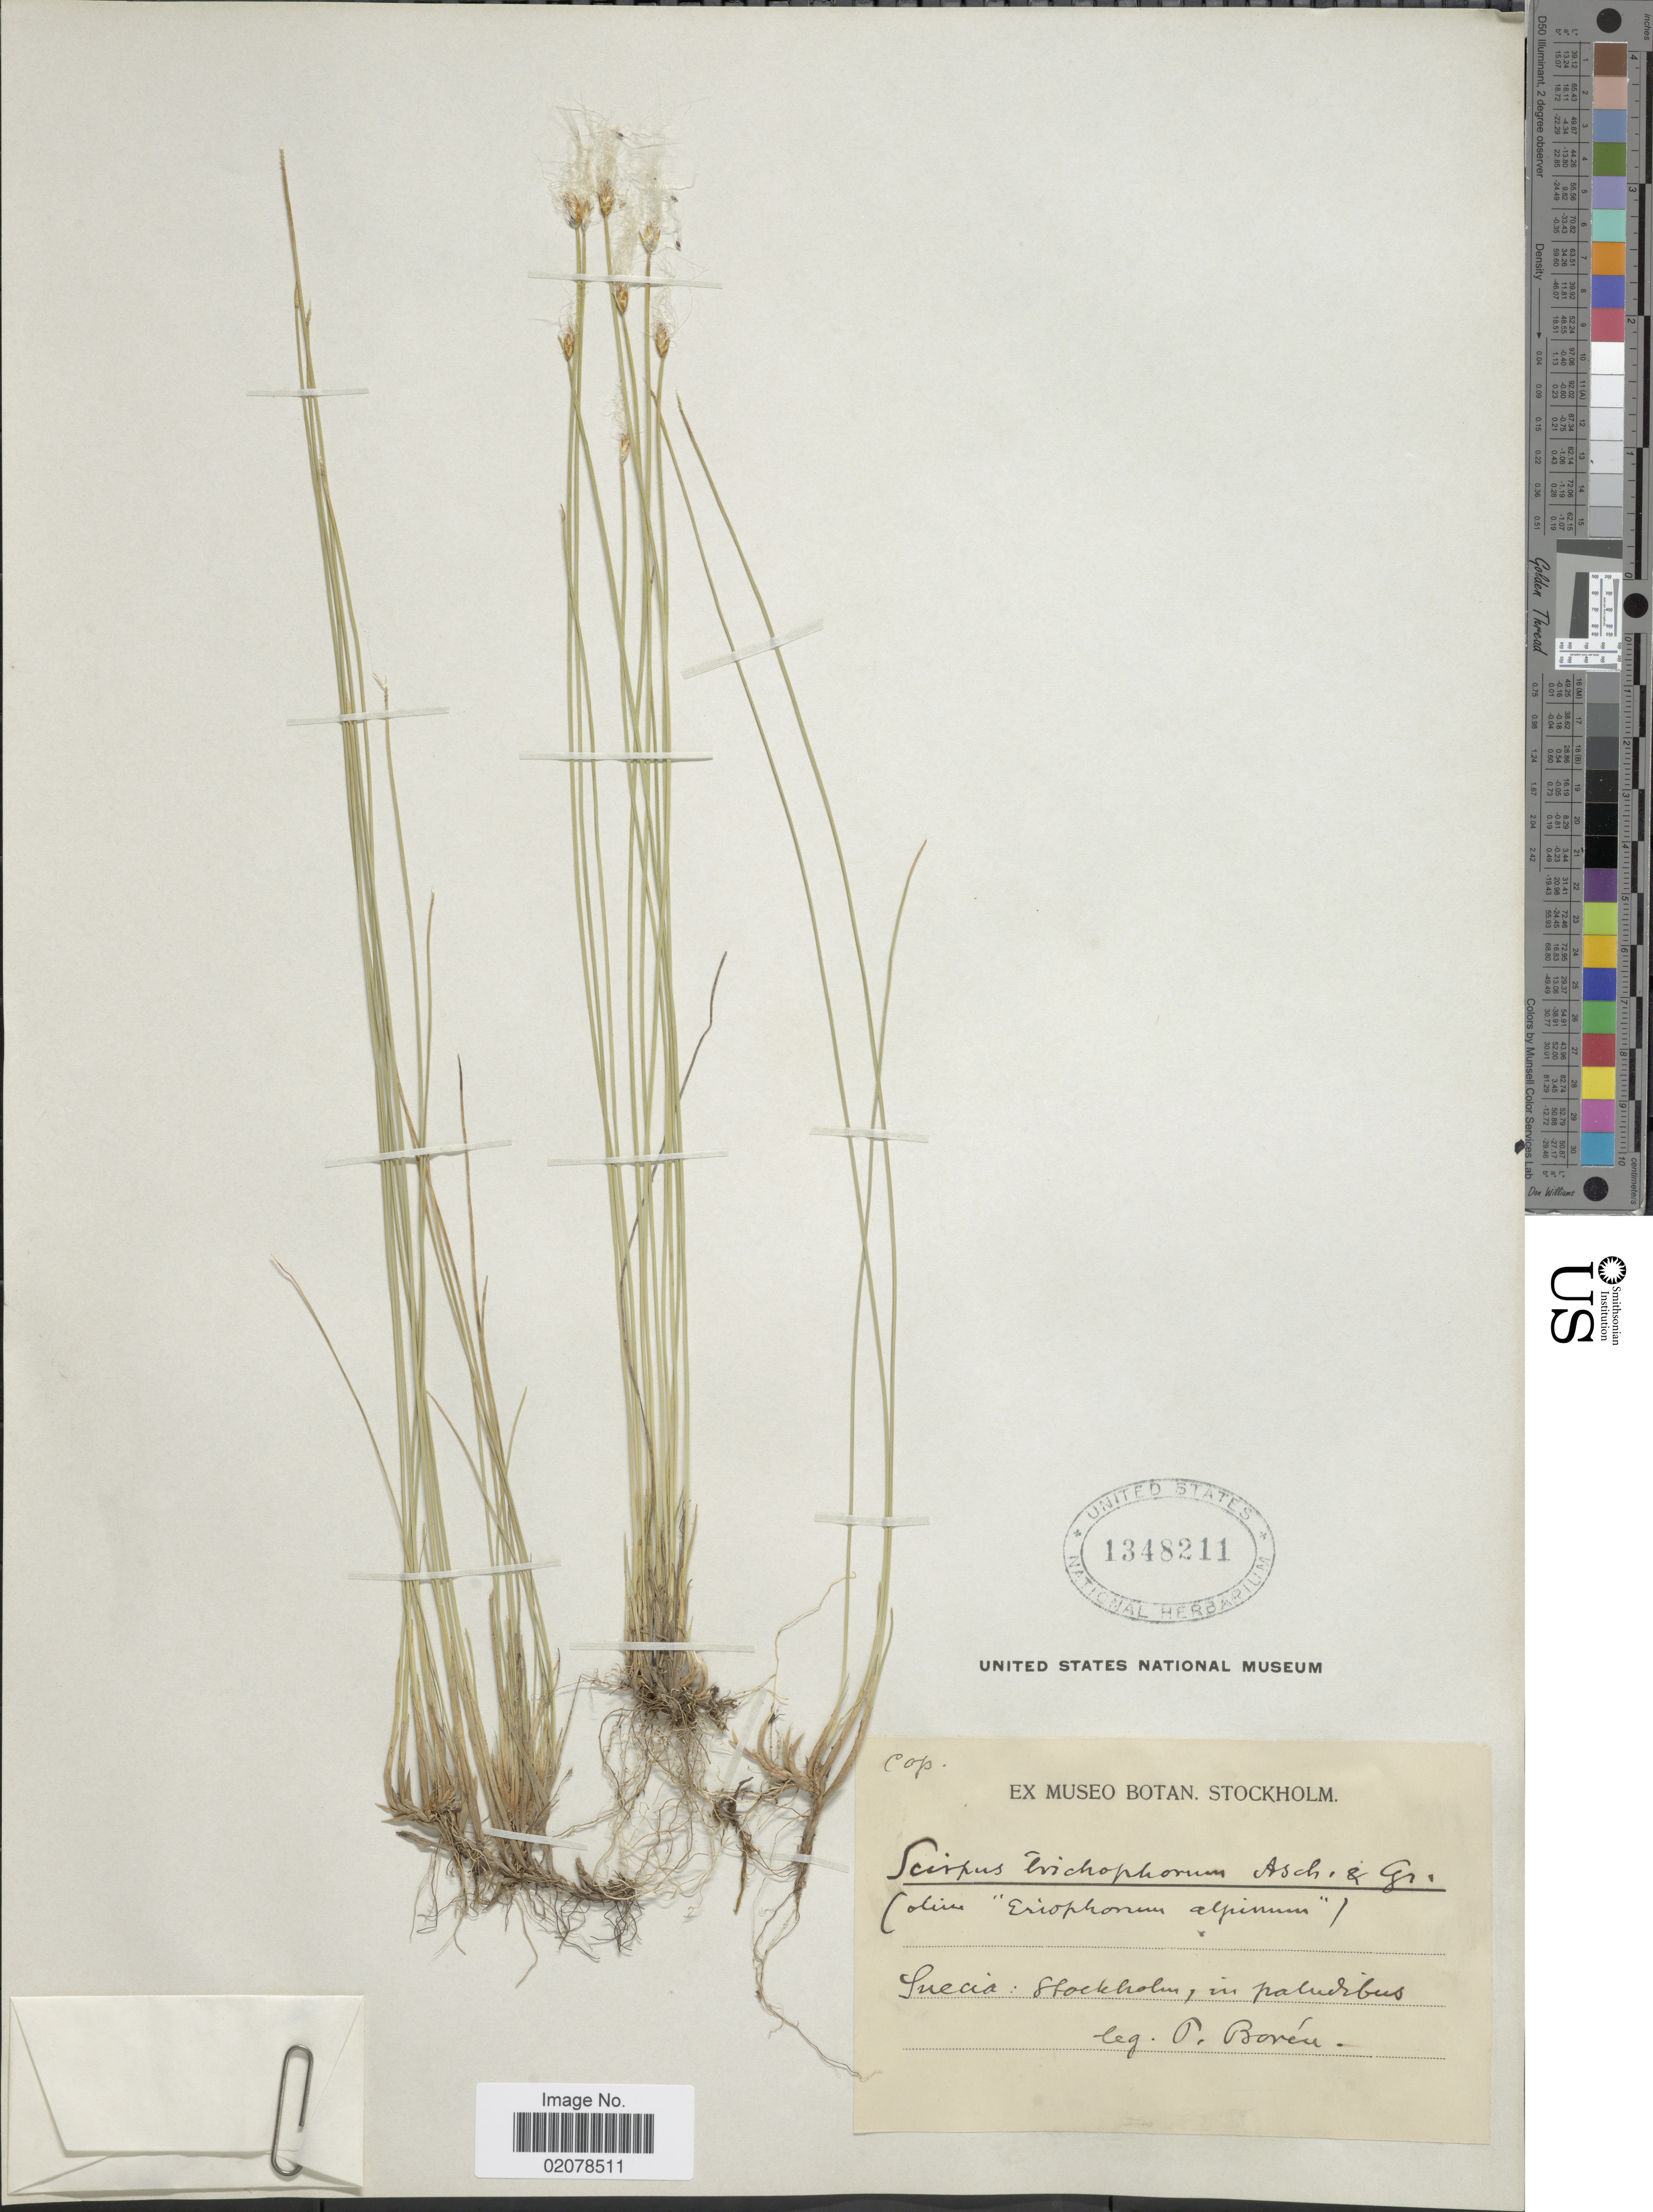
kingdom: Plantae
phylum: Tracheophyta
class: Liliopsida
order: Poales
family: Cyperaceae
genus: Trichophorum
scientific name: Trichophorum alpinum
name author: (L.) Pers.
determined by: Strong, M. T., (US), Smithsonian Institution - National Museum of Natural History (UNITED STATES)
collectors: P. Borén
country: Sweden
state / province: Stockholm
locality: Stockholm, in paludibus.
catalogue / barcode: US 1348211